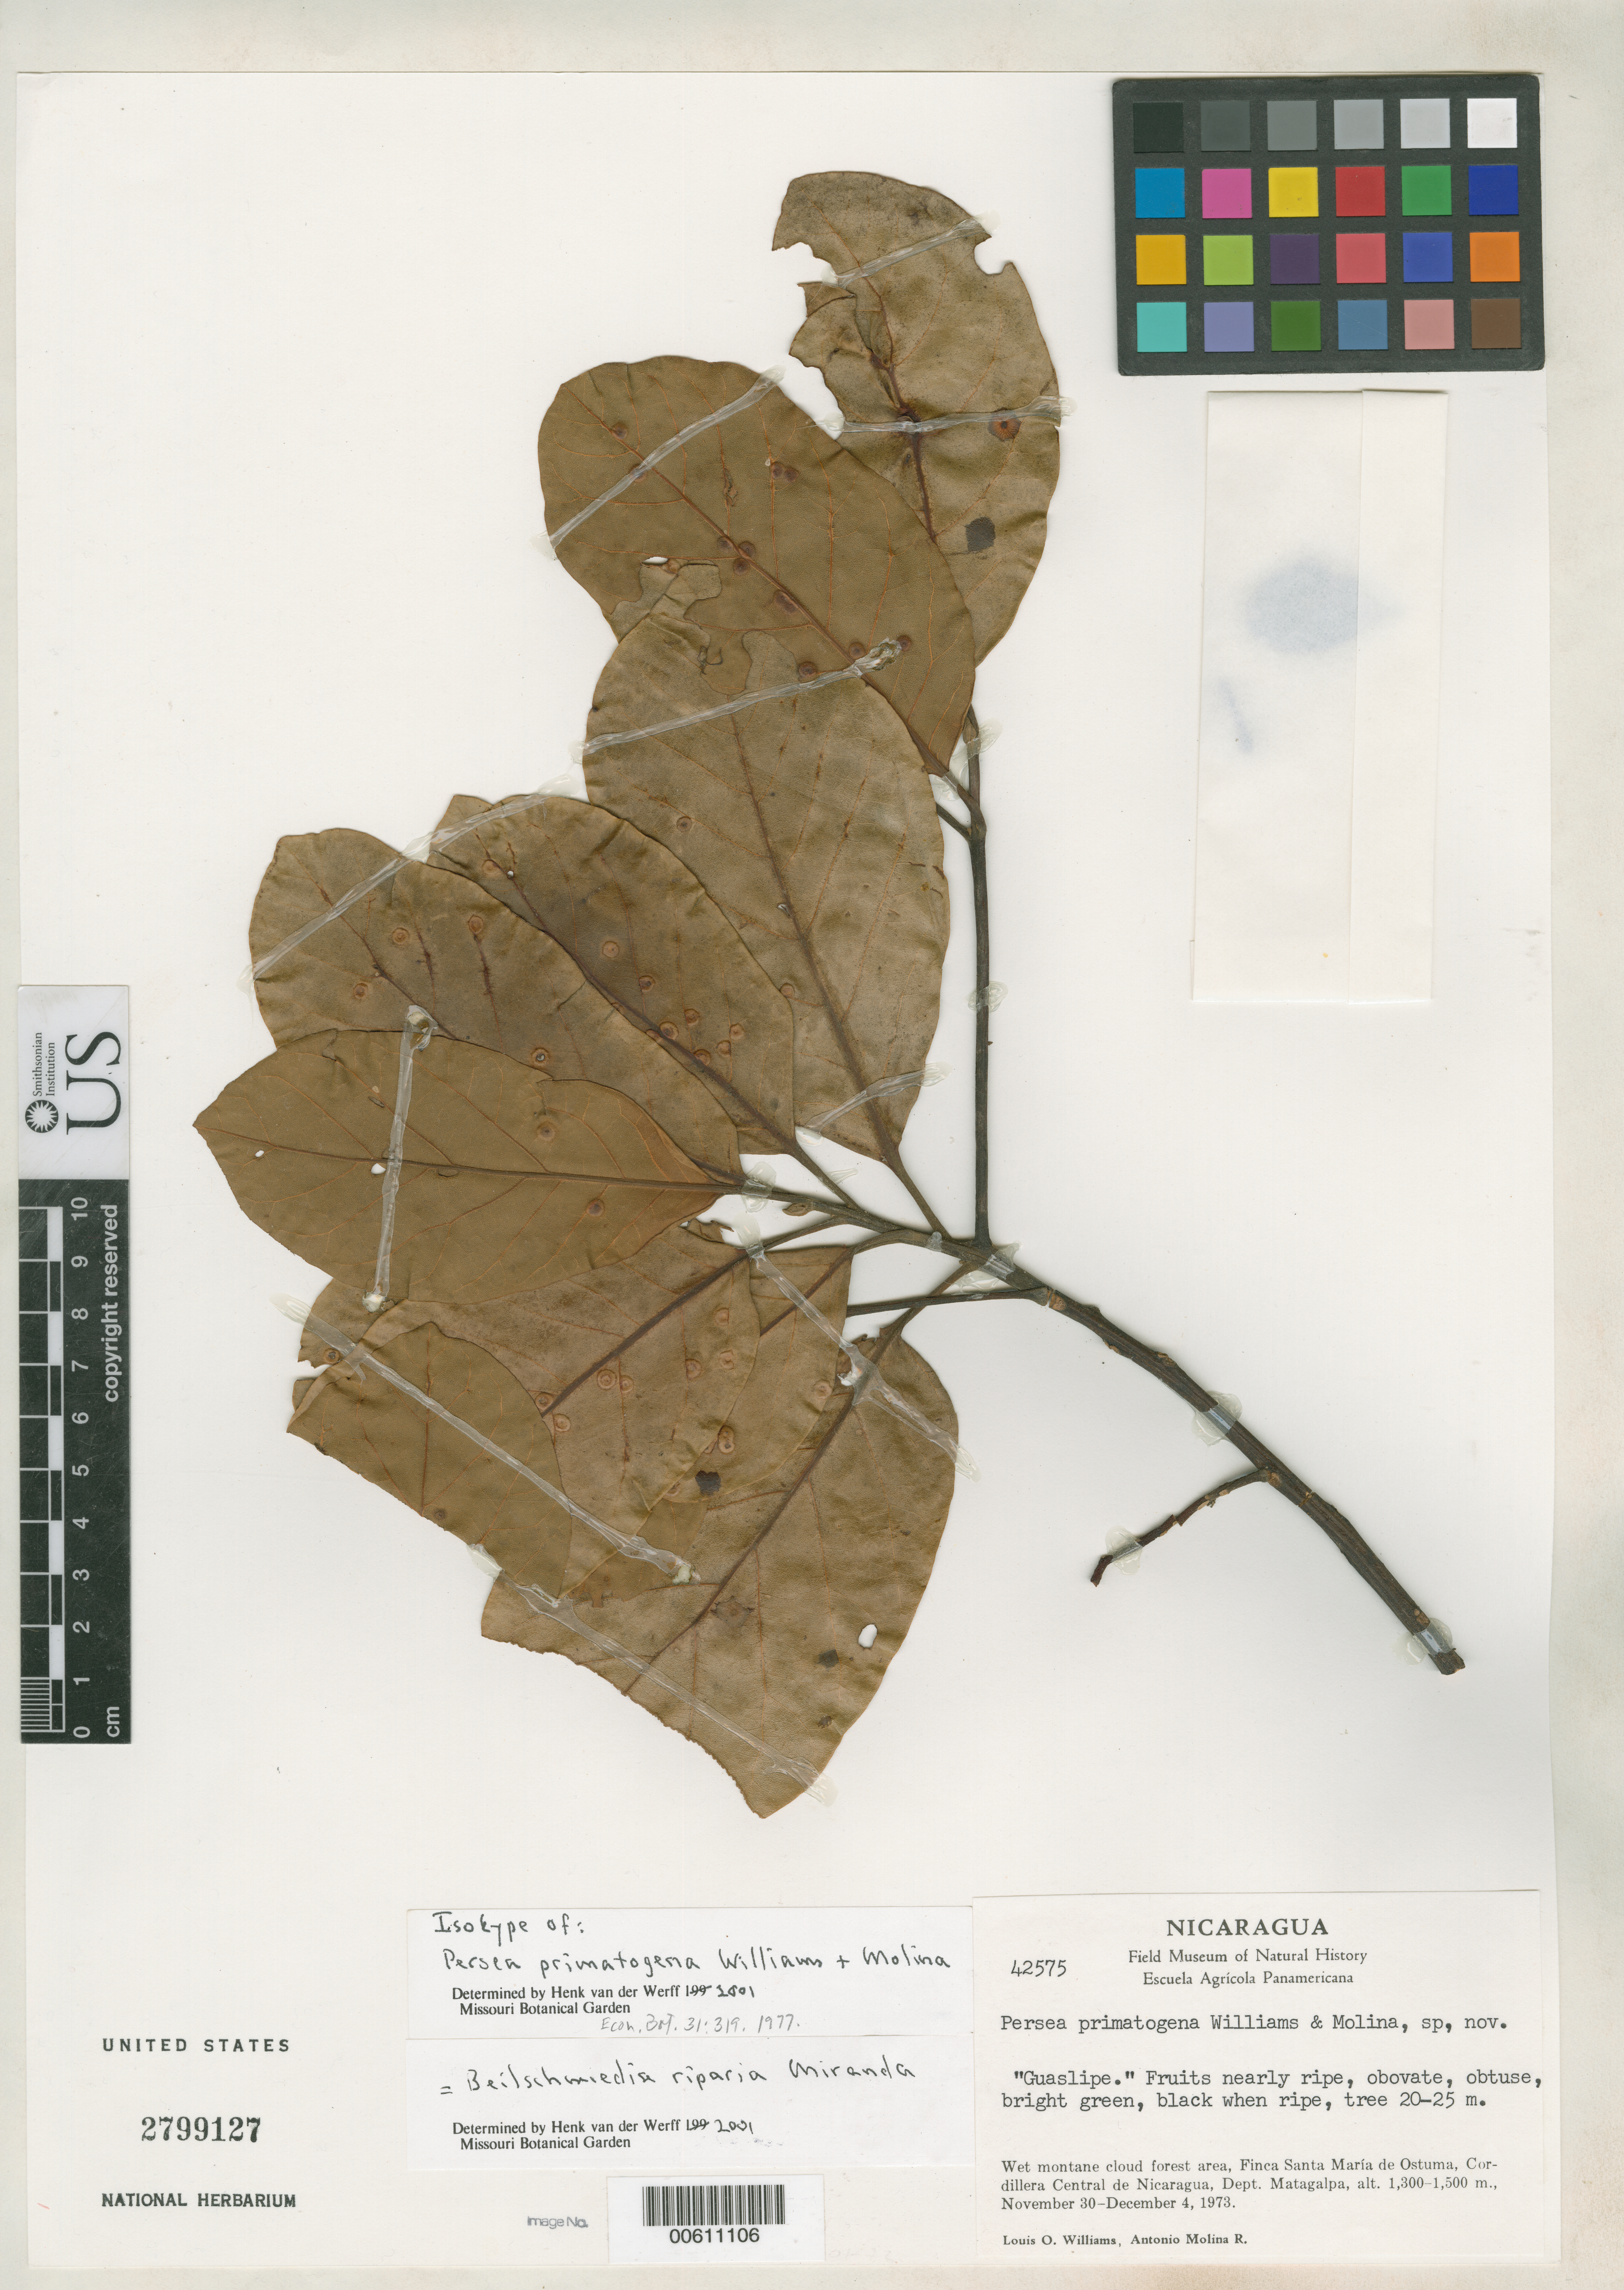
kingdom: Plantae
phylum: Tracheophyta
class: Magnoliopsida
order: Laurales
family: Lauraceae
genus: Persea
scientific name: Persea primatogena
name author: L.O. Williams & Ant. Molina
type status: Isotype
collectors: L. O. Williams & A. Molina R.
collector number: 42575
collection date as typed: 30 Nov 1973 to 04 Dec 1973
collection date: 1973-11-30/1973-12-04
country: Nicaragua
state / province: Matagalpa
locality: Finca Santa María de Ostuma, Cordillera Central de Nicaragua.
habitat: Wet, omtane cloud forest area.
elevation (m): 1300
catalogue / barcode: US 2799127